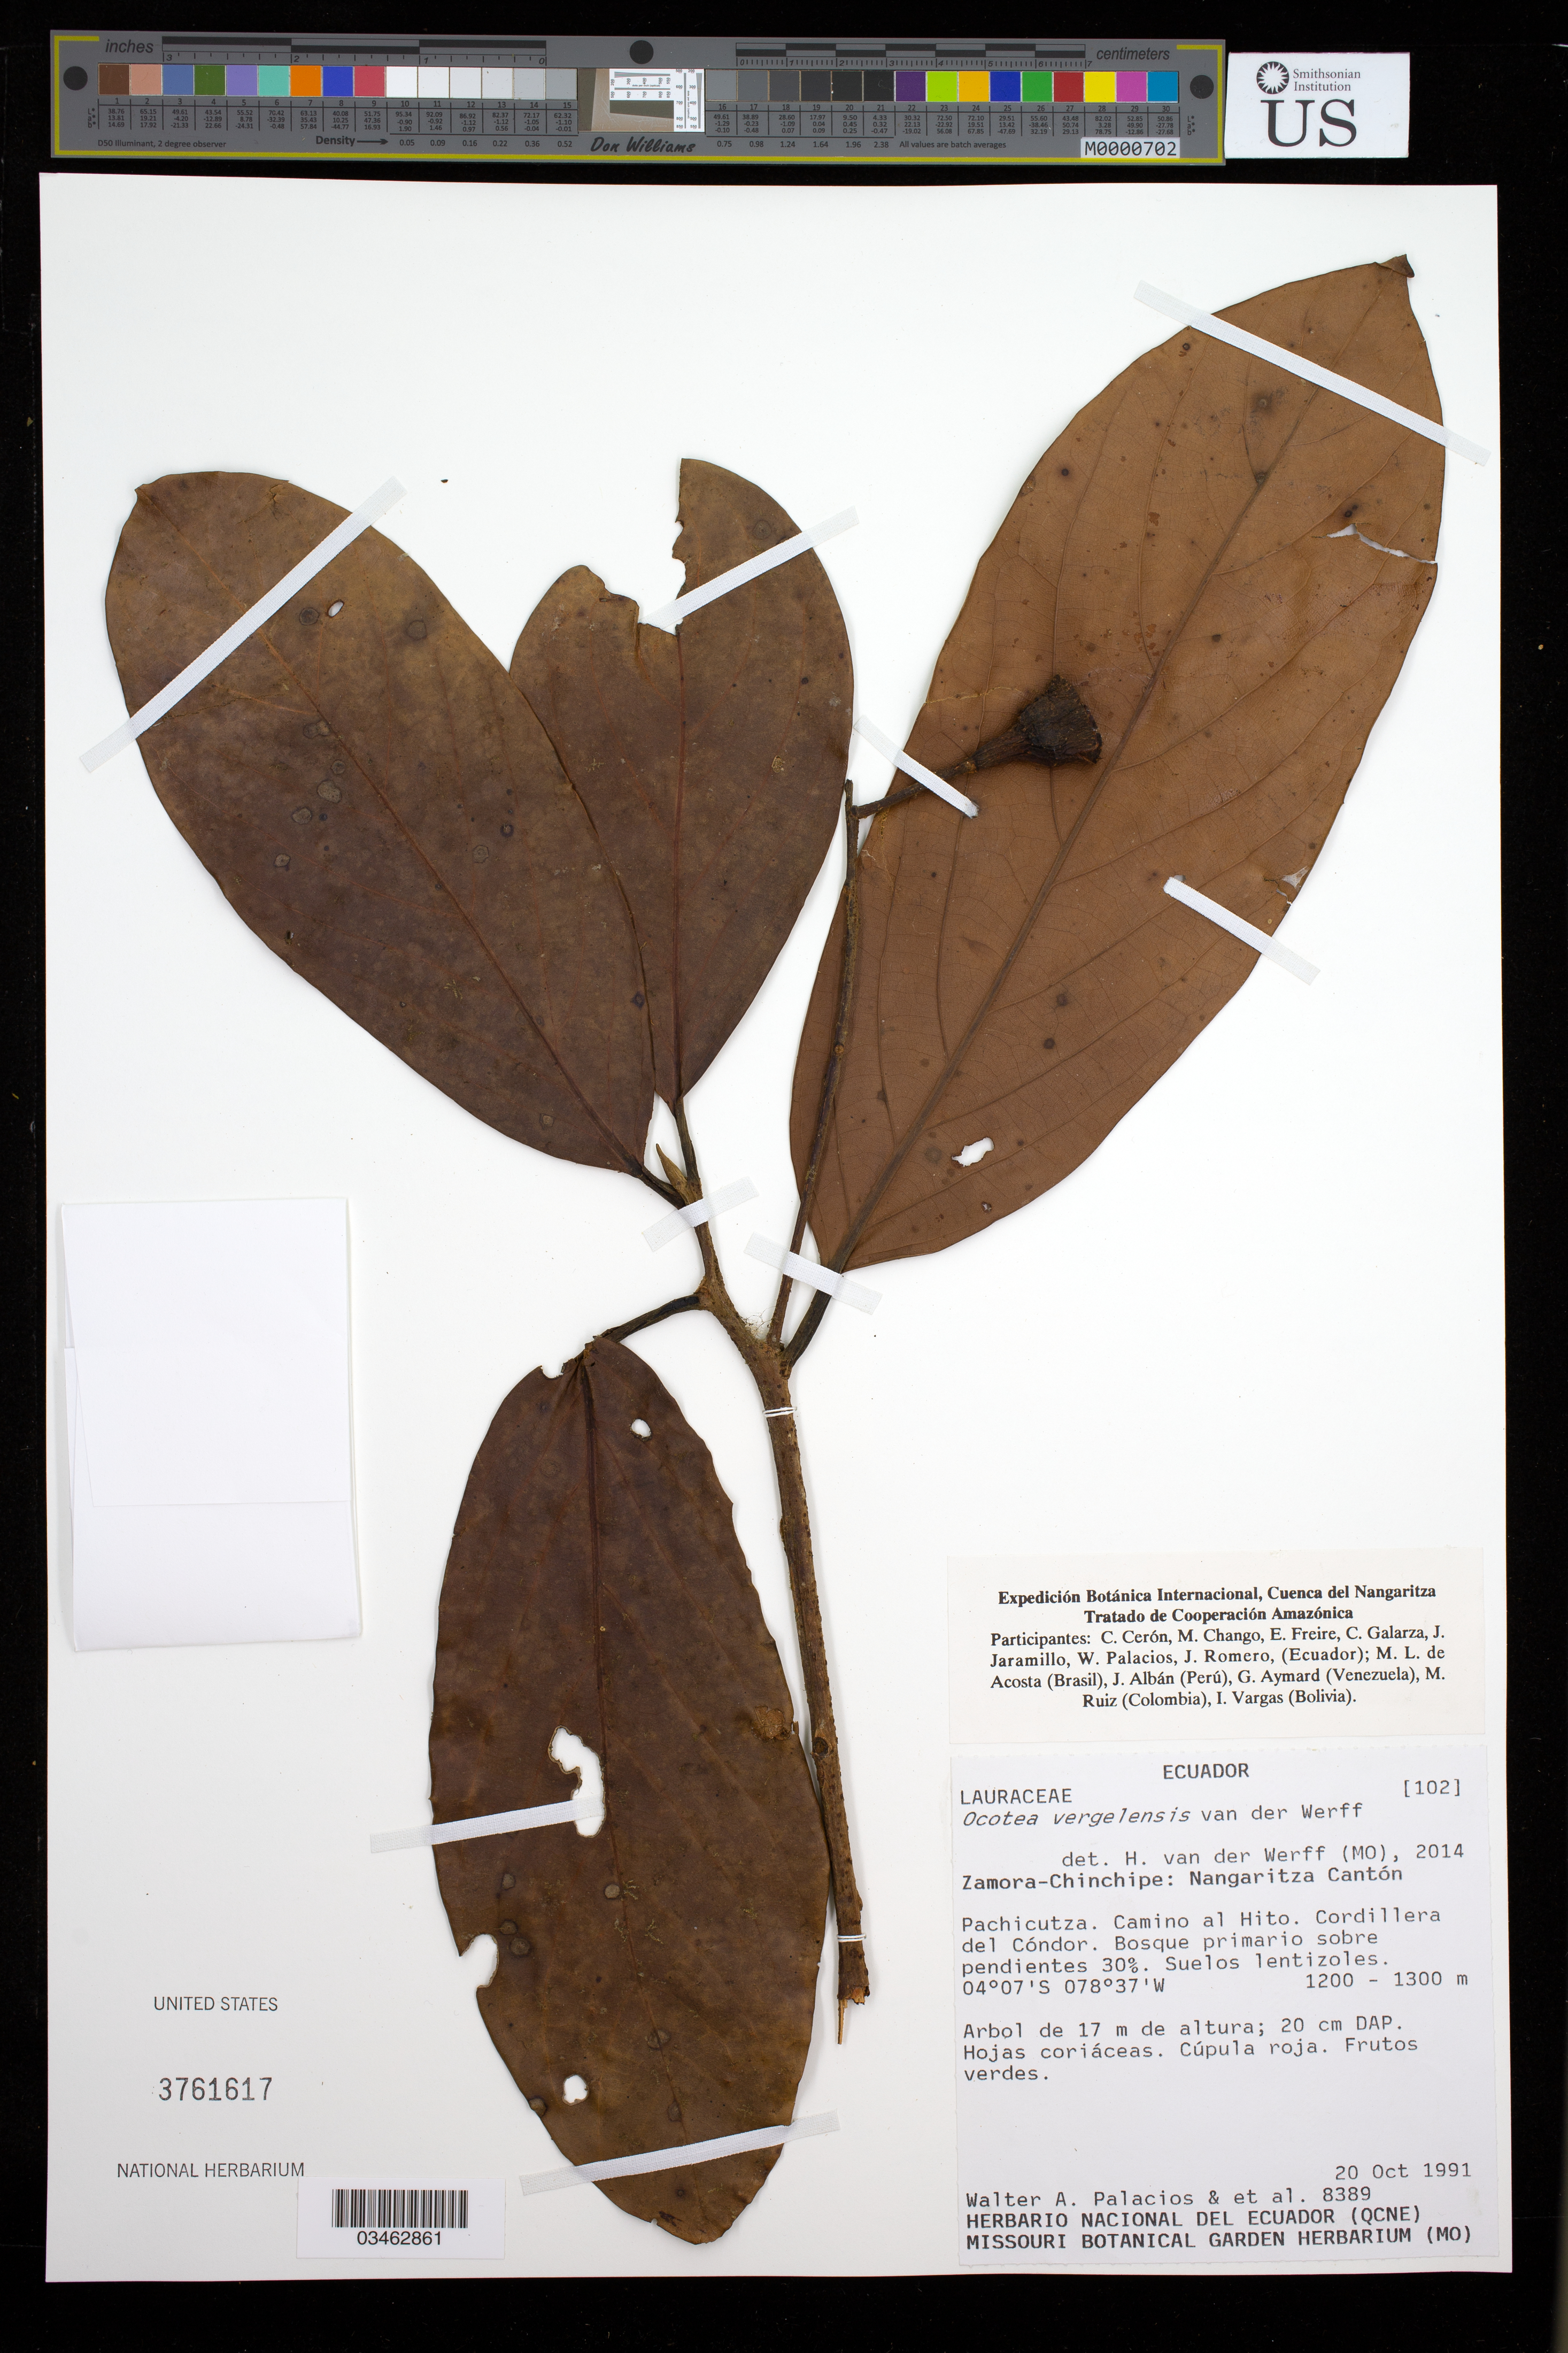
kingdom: Plantae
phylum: Tracheophyta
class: Magnoliopsida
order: Laurales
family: Lauraceae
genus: Ocotea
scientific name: Ocotea vergelensis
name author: van der Werff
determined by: van der Werff, H. H.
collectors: W. Palacios & Exp. Tratado Cooperación Amazónica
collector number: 8389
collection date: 1991-10-20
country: Ecuador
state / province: Zamora-Chinchipe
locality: Nangaritza Canton Pachicutza. Camino al Hito. Cordillera del Cóndor.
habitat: Bosque primario sobre pendientes 30%. Suelos lentizoles.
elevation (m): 1200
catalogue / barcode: US 3761617